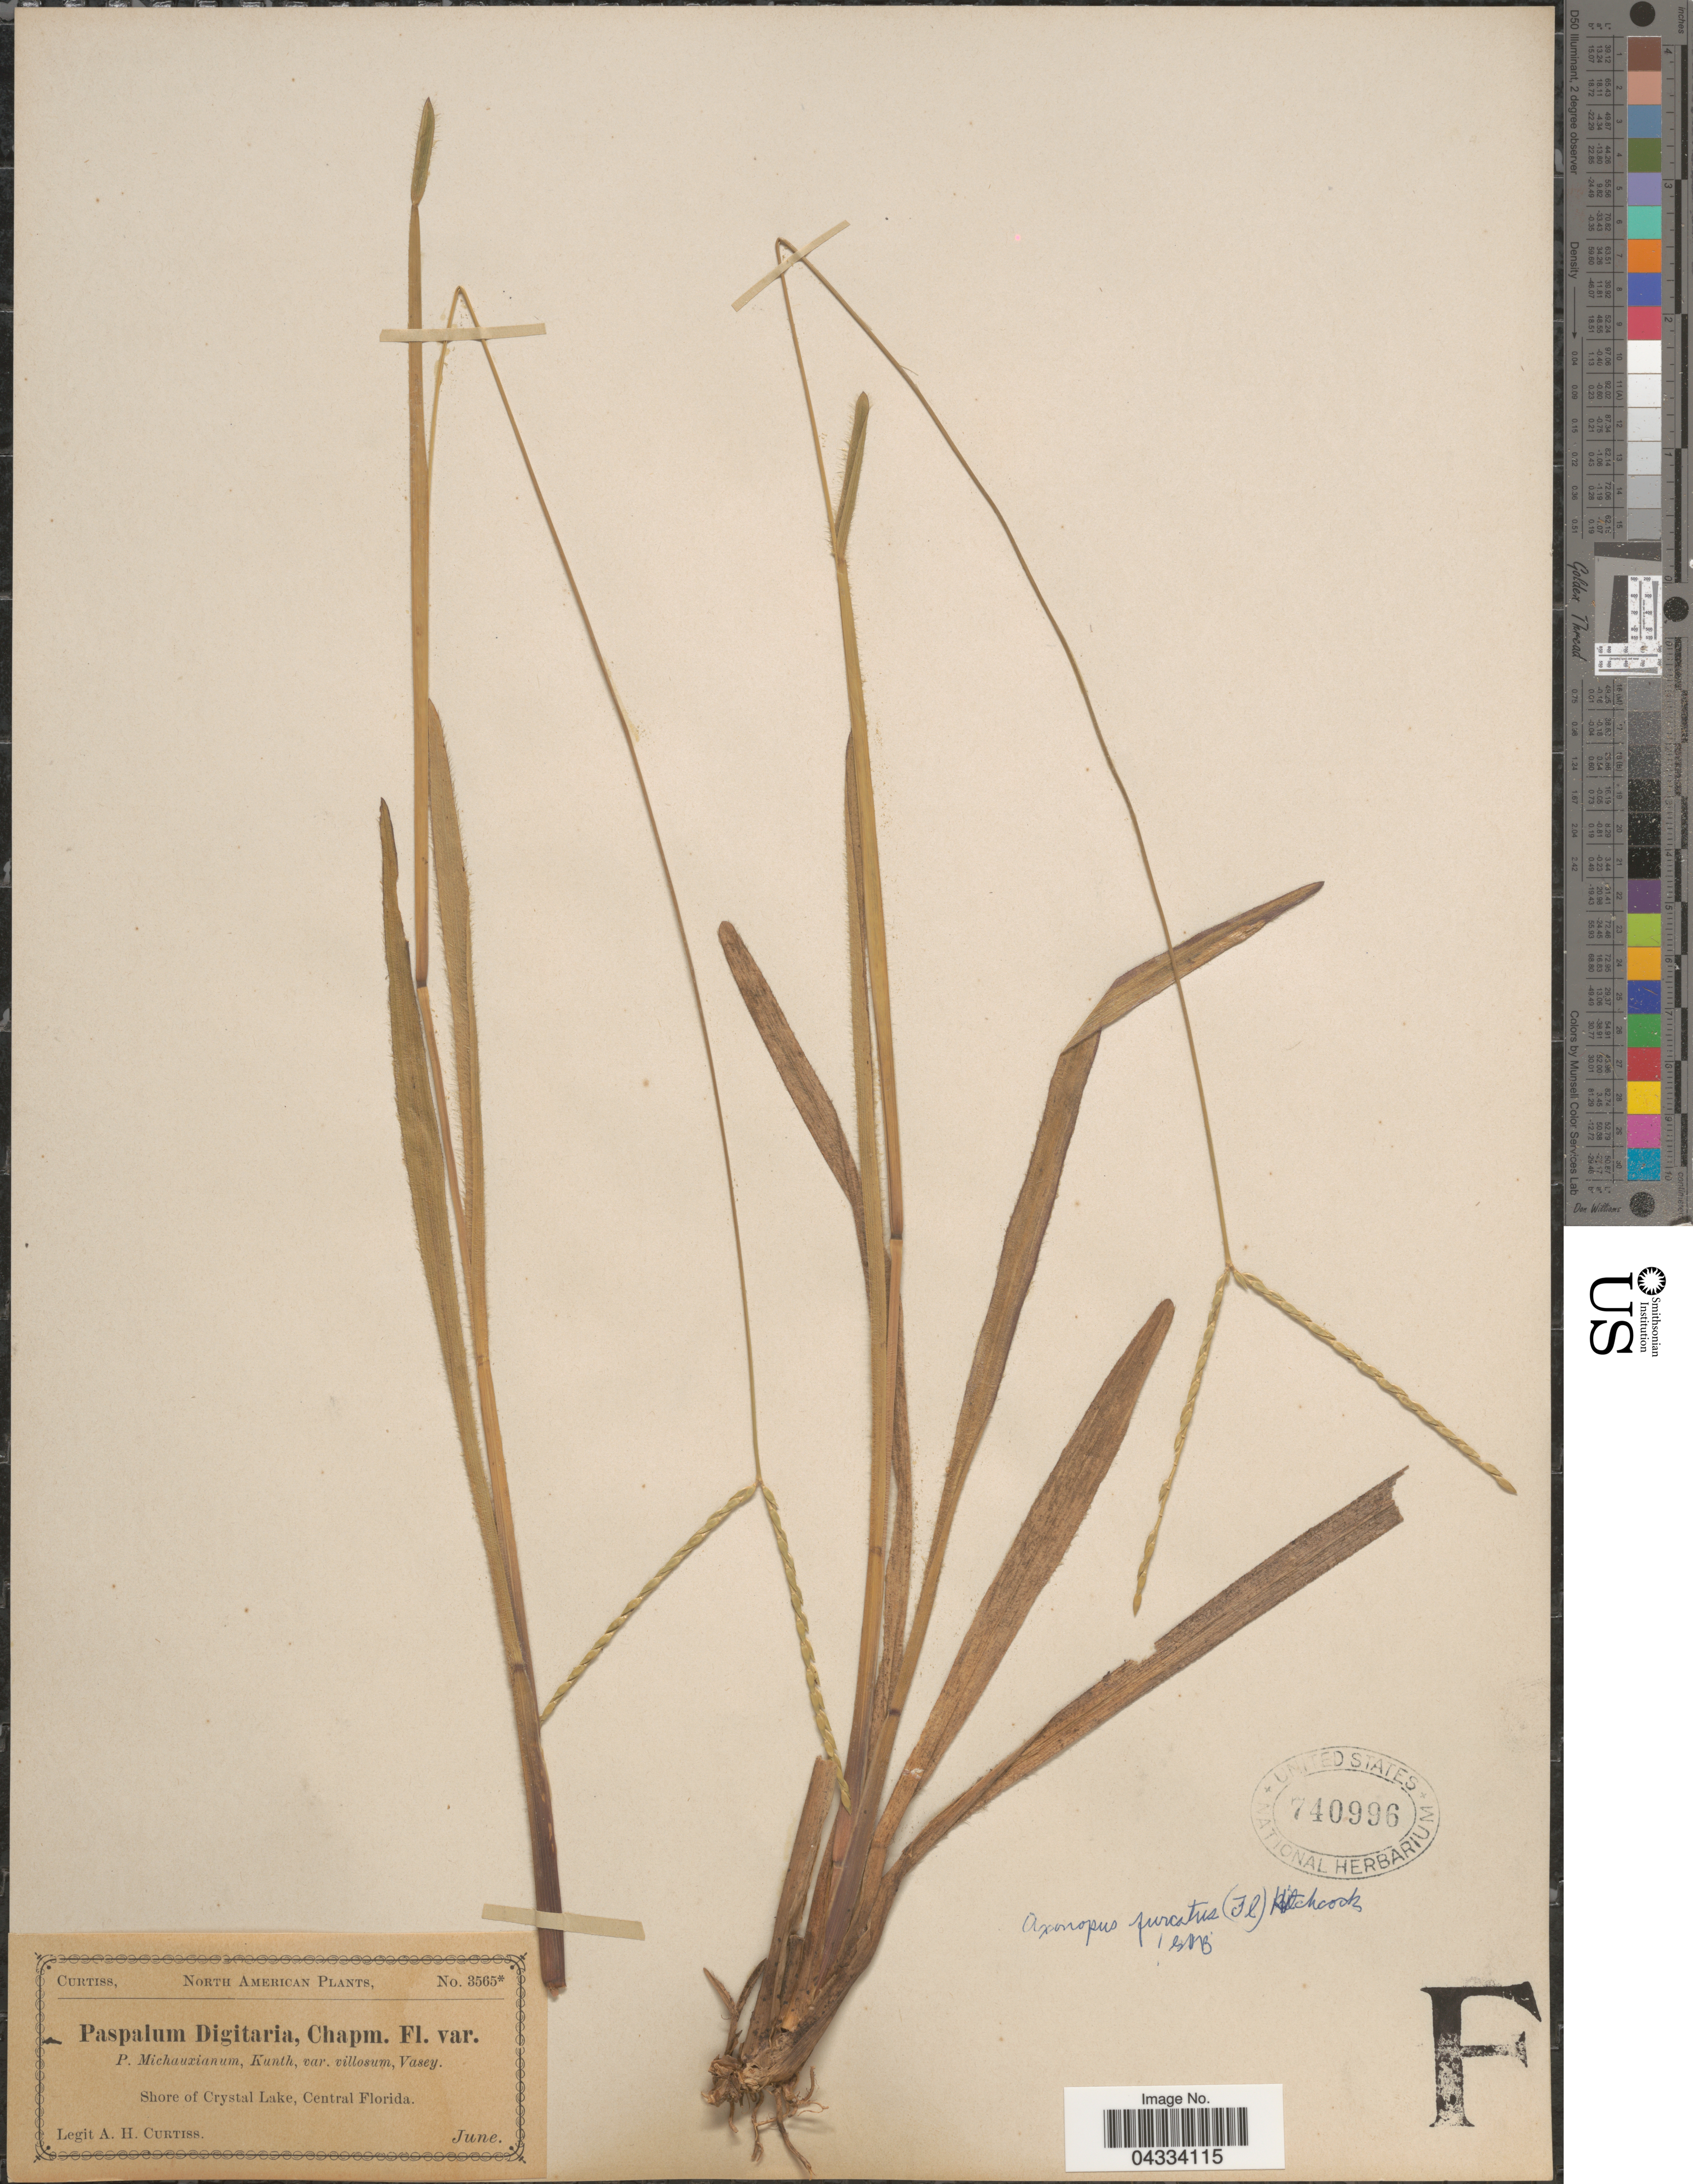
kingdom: Plantae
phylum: Tracheophyta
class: Liliopsida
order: Poales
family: Poaceae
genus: Axonopus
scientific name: Axonopus furcatus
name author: (Flüggé) Hitchc.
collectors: A. H. Curtiss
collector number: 3565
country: United States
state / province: Florida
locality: Shore of Crystal Lake, Central Florida.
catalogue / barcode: US 740996